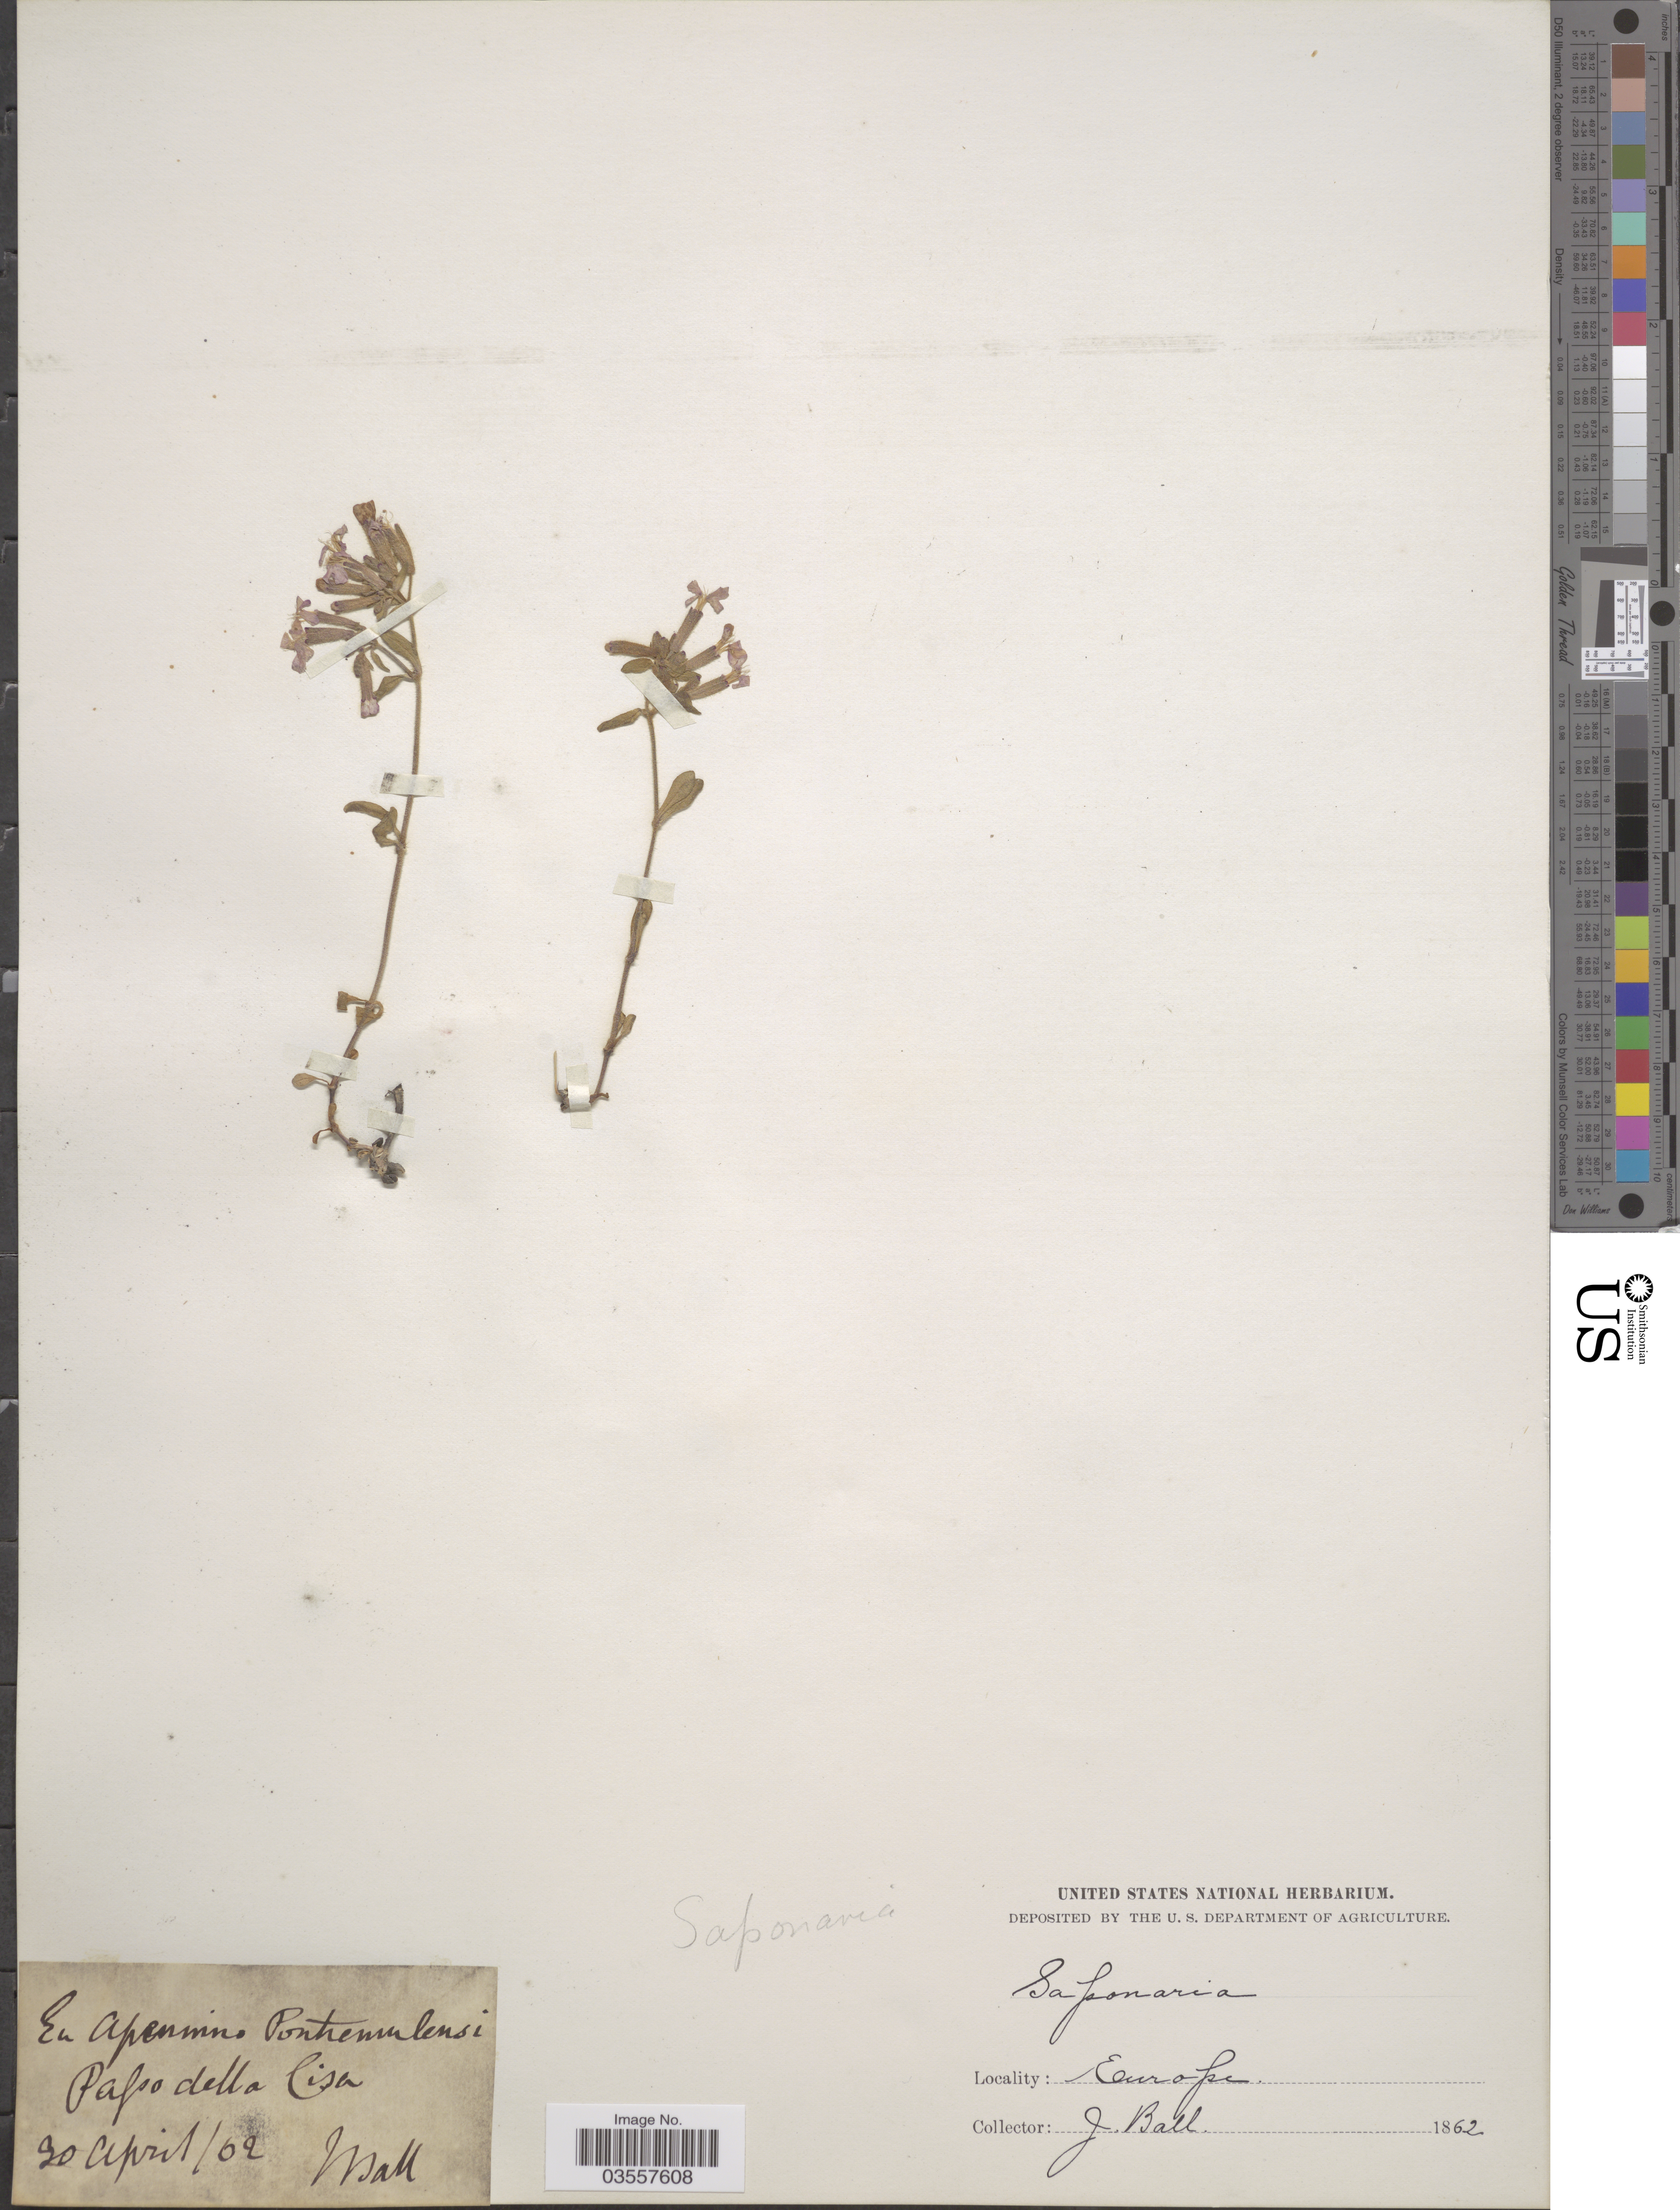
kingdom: Plantae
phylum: Tracheophyta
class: Magnoliopsida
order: Caryophyllales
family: Caryophyllaceae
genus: Saponaria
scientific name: Saponaria sp.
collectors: J. Ball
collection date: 1862-04-30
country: Italy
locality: Passo della Cisa, Europe.